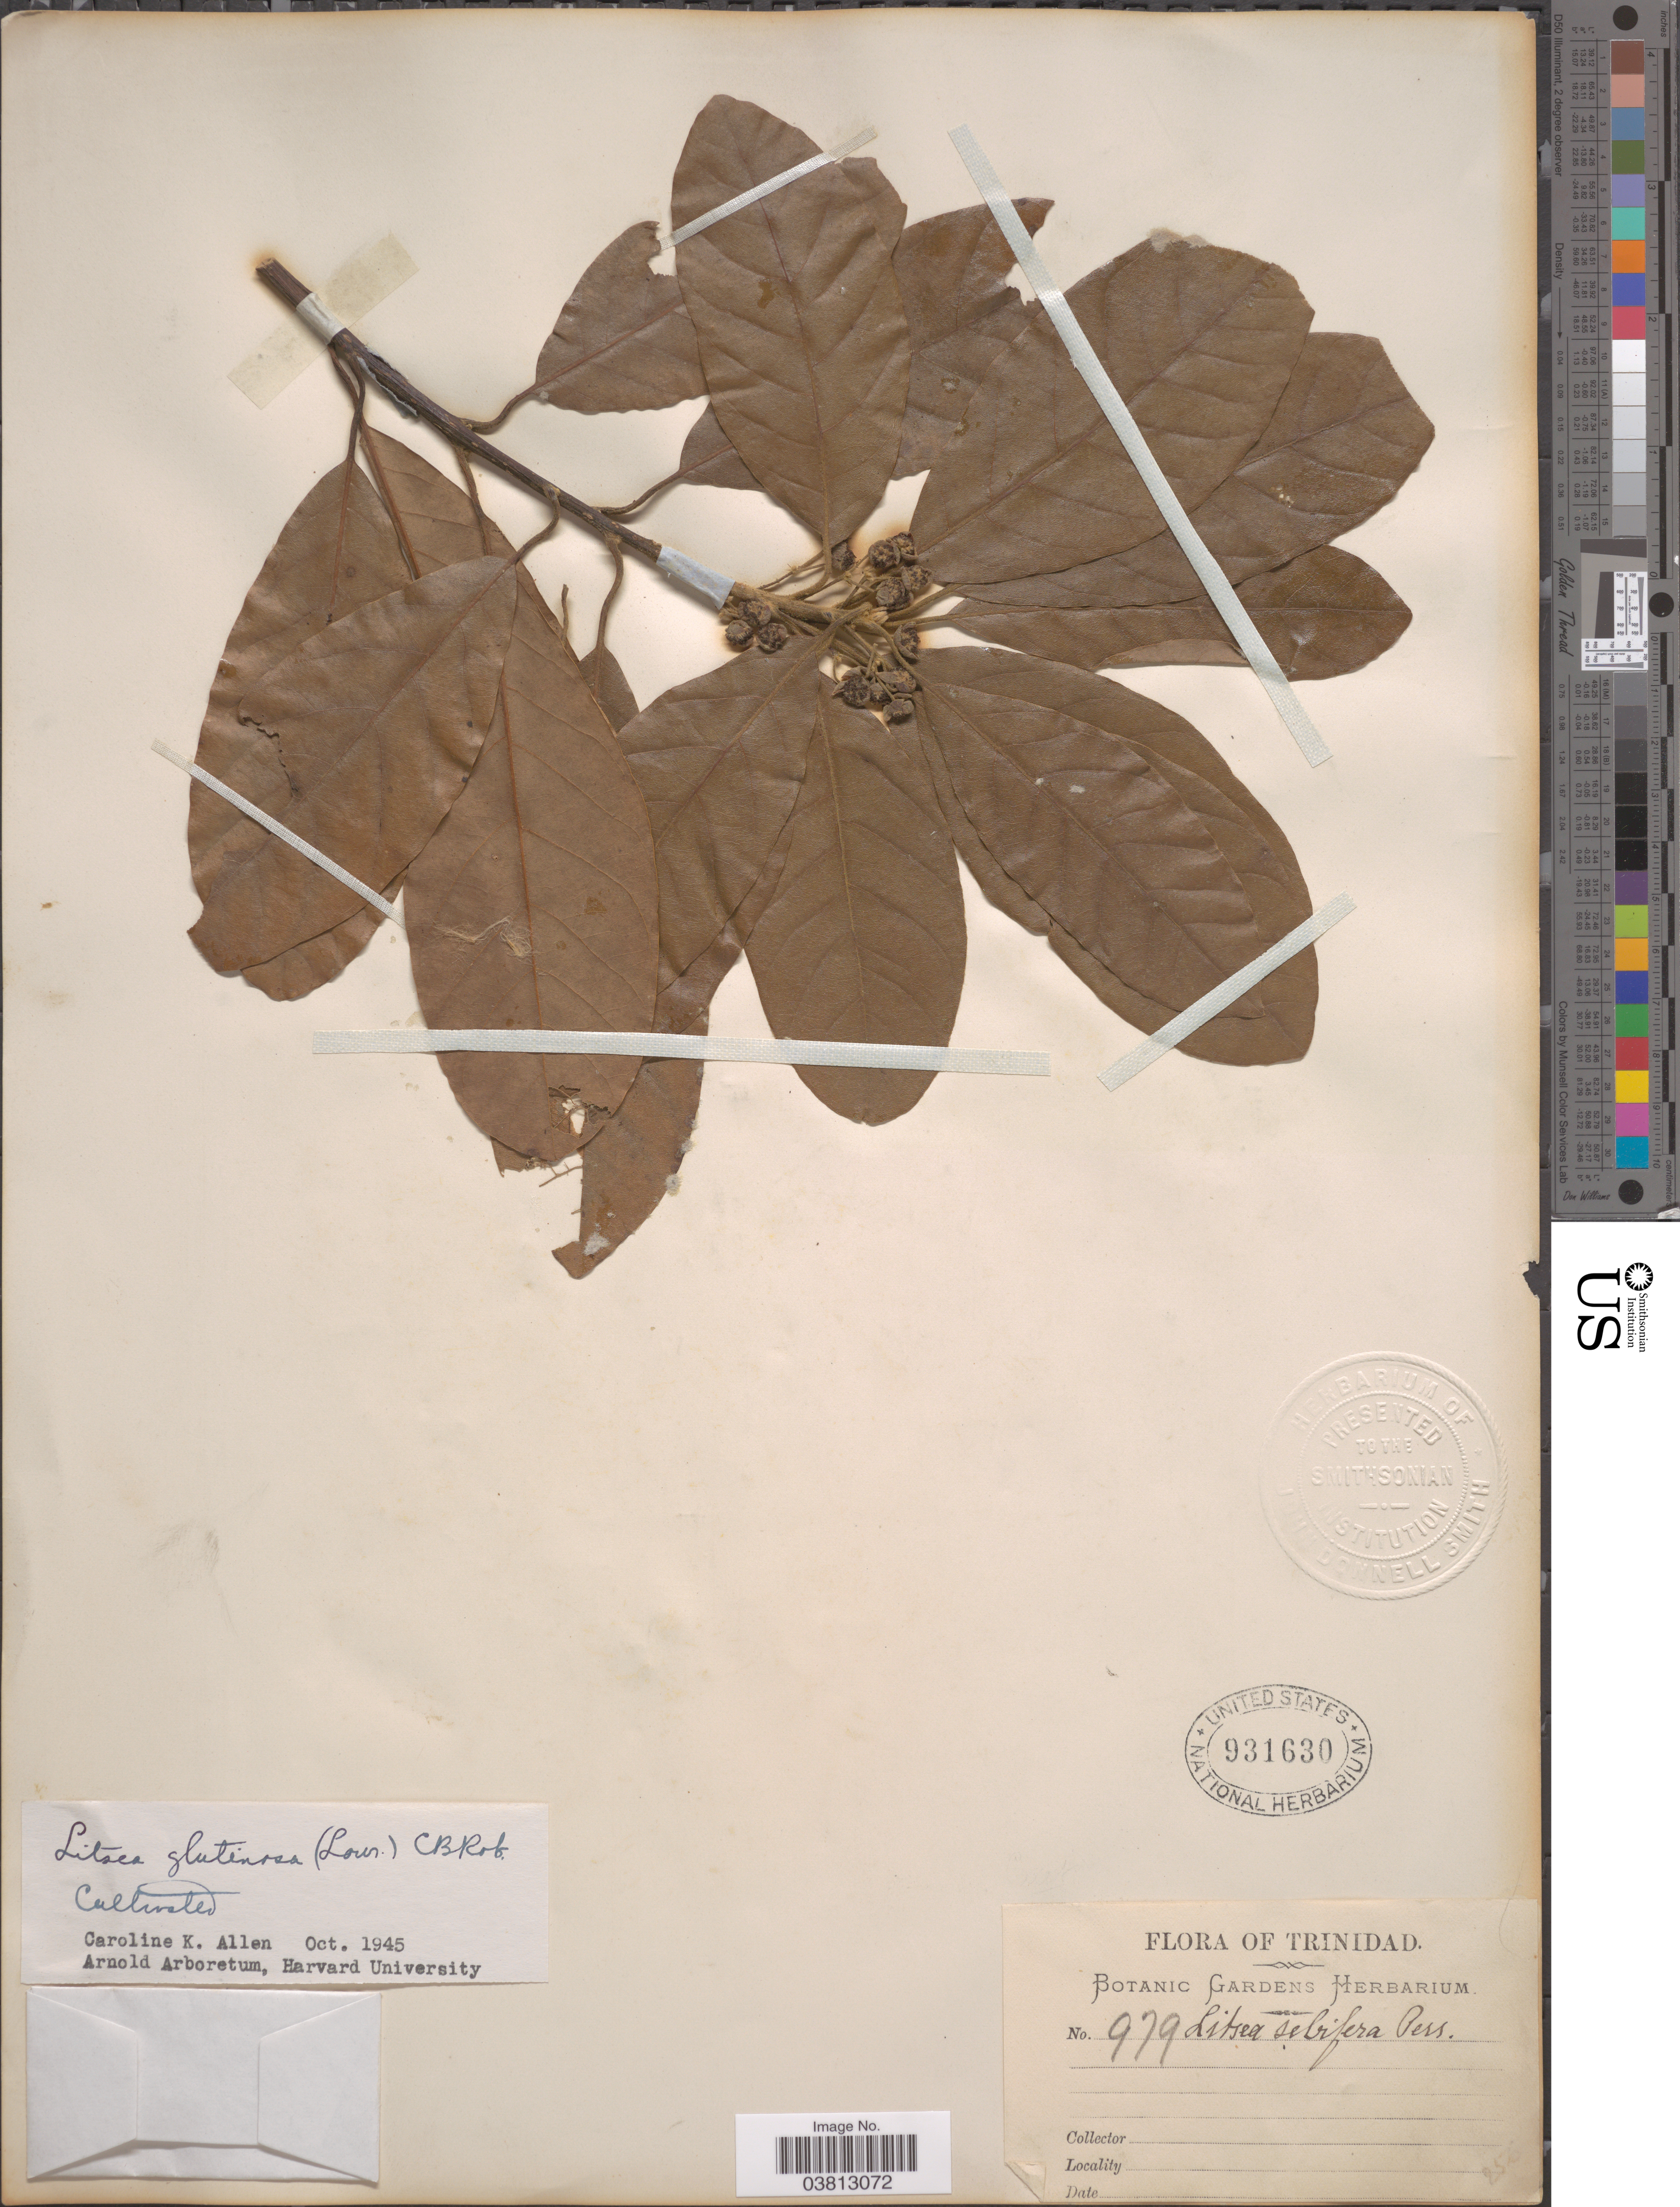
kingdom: Plantae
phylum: Tracheophyta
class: Magnoliopsida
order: Laurales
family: Lauraceae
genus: Litsea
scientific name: Litsea glutinosa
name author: (Lour.) C.B. Rob.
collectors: ex herb. Botanic Gardens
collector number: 979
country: Trinidad and Tobago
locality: Trinidad.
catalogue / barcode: US 931630